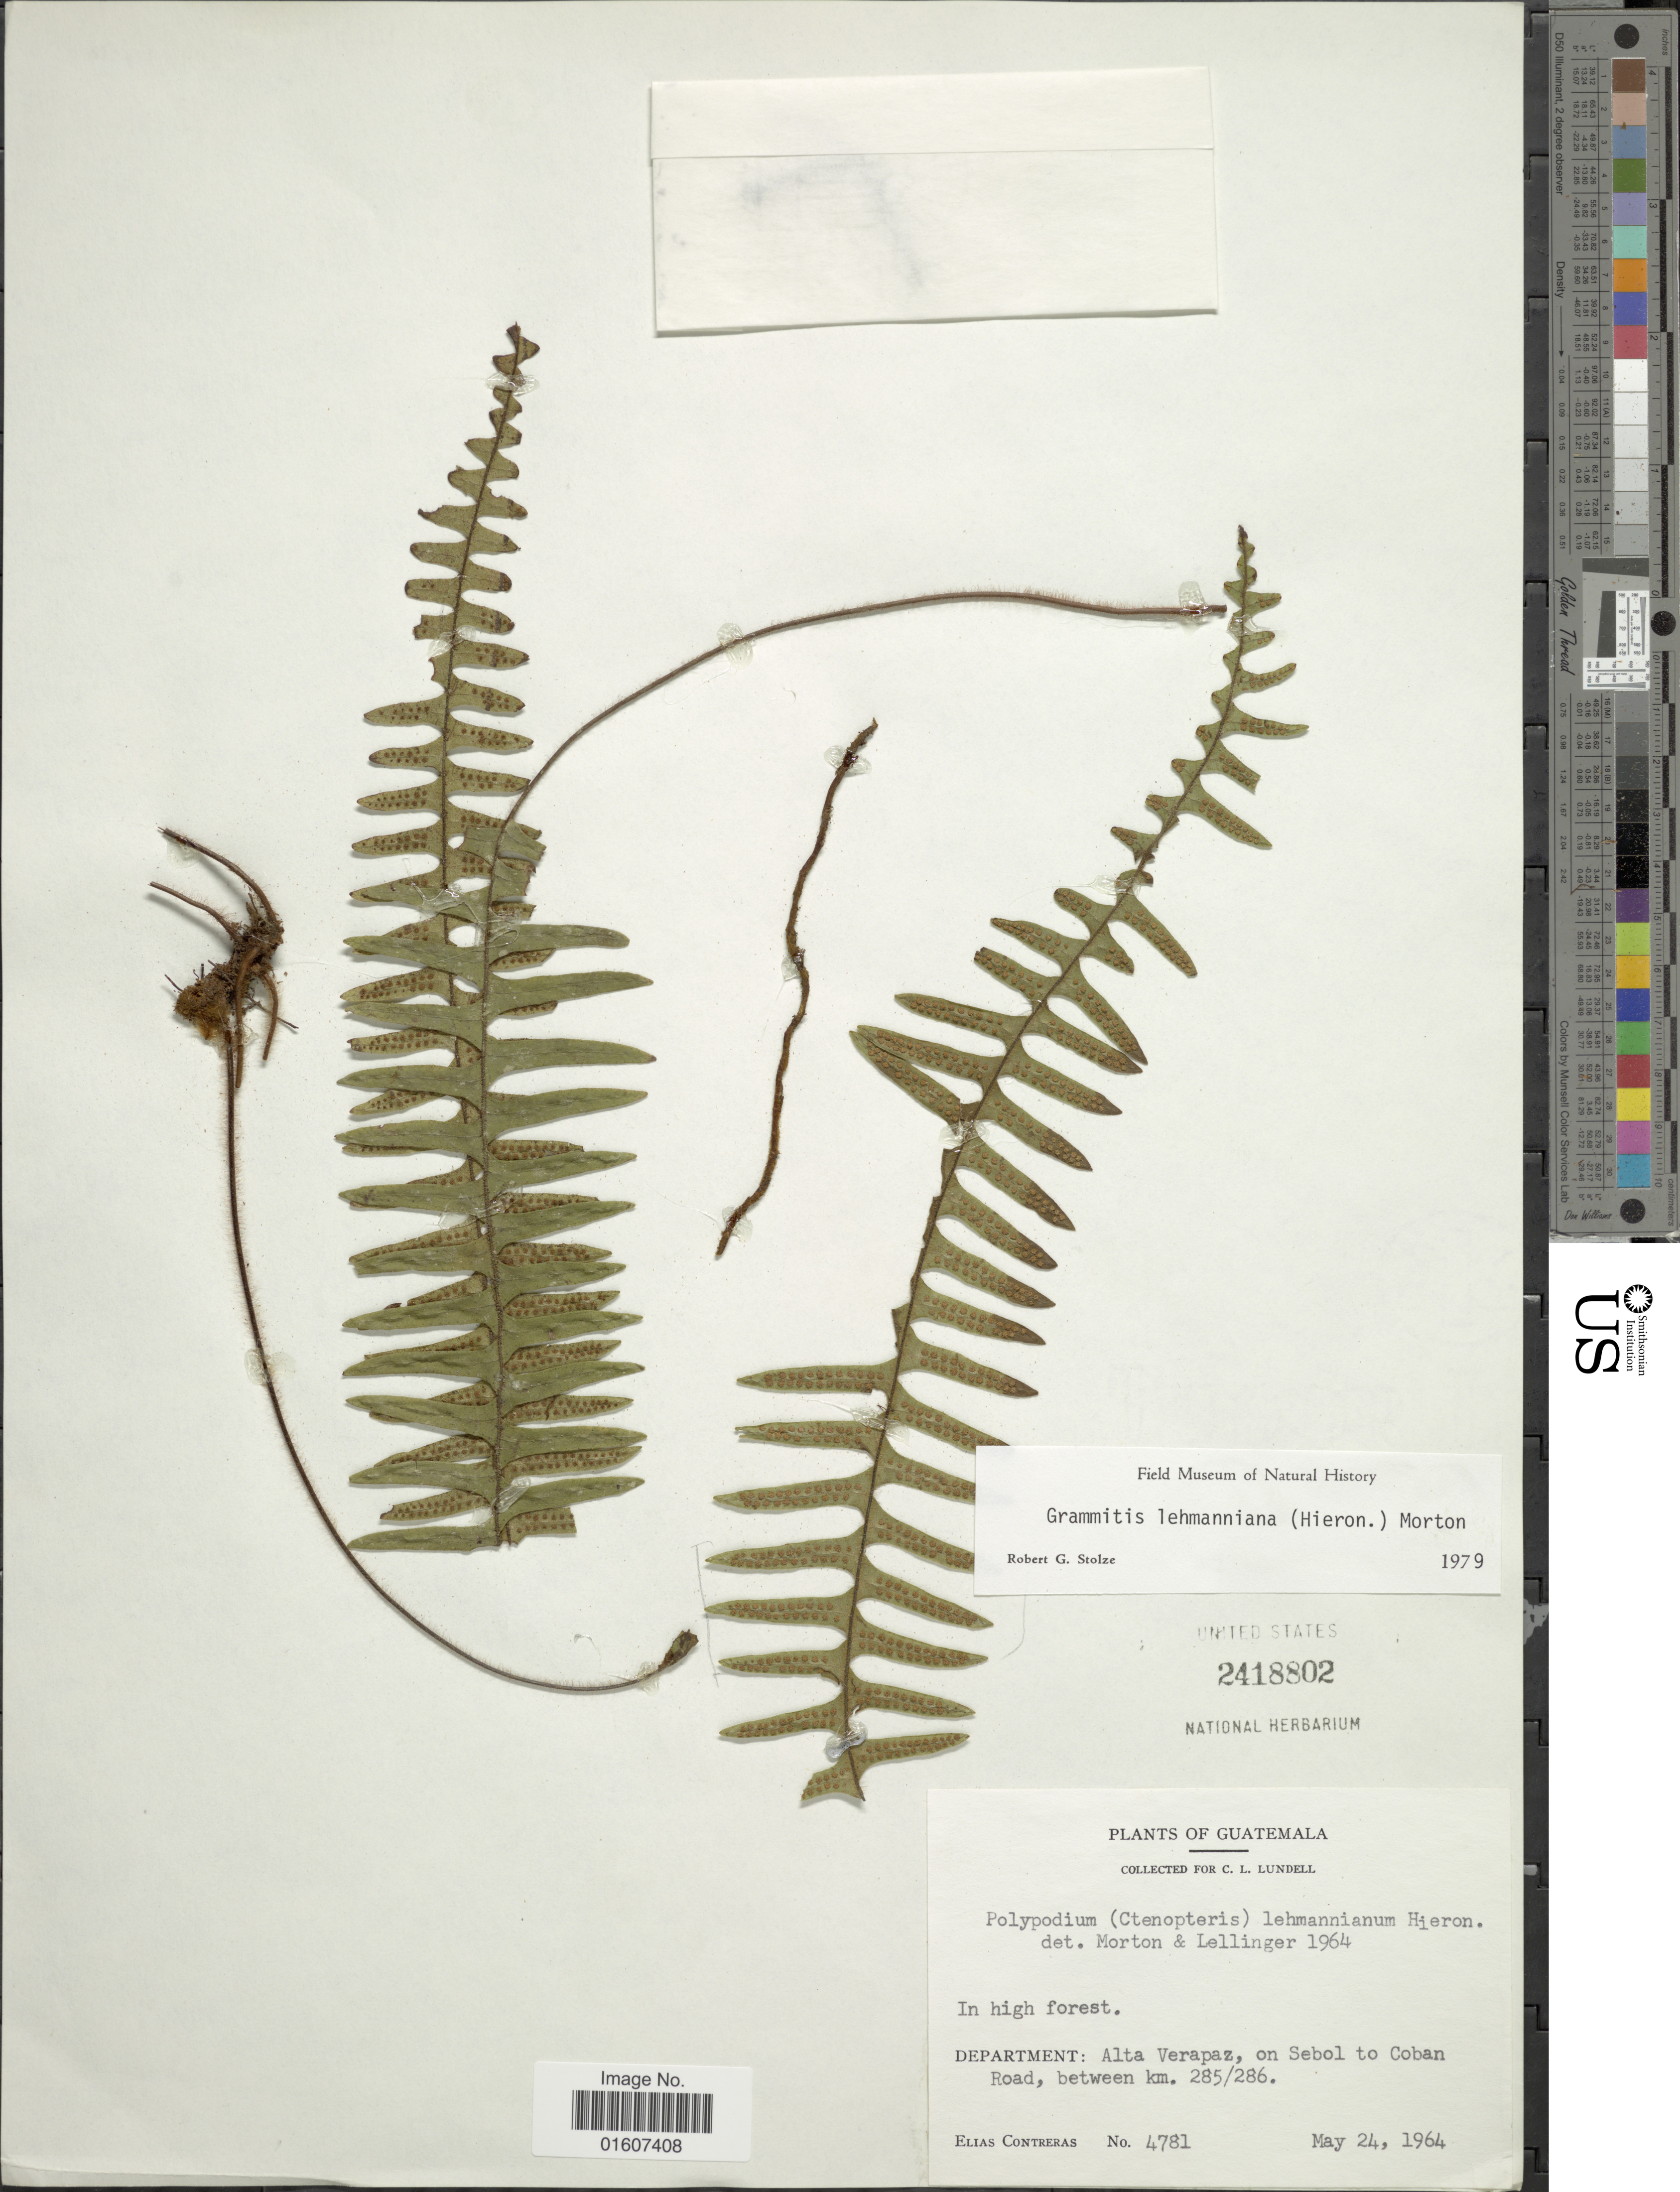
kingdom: Plantae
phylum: Tracheophyta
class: Polypodiopsida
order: Polypodiales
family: Polypodiaceae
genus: Terpsichore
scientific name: Terpsichore lehmanniana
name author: (Hieron.) A.R. Sm.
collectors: E. Contreras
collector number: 4781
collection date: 1964-05-24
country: Guatemala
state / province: Alta Verapaz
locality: Department: Alta Verapaz, on Sebol to Coban Road, between km. 285/286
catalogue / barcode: US 2418802